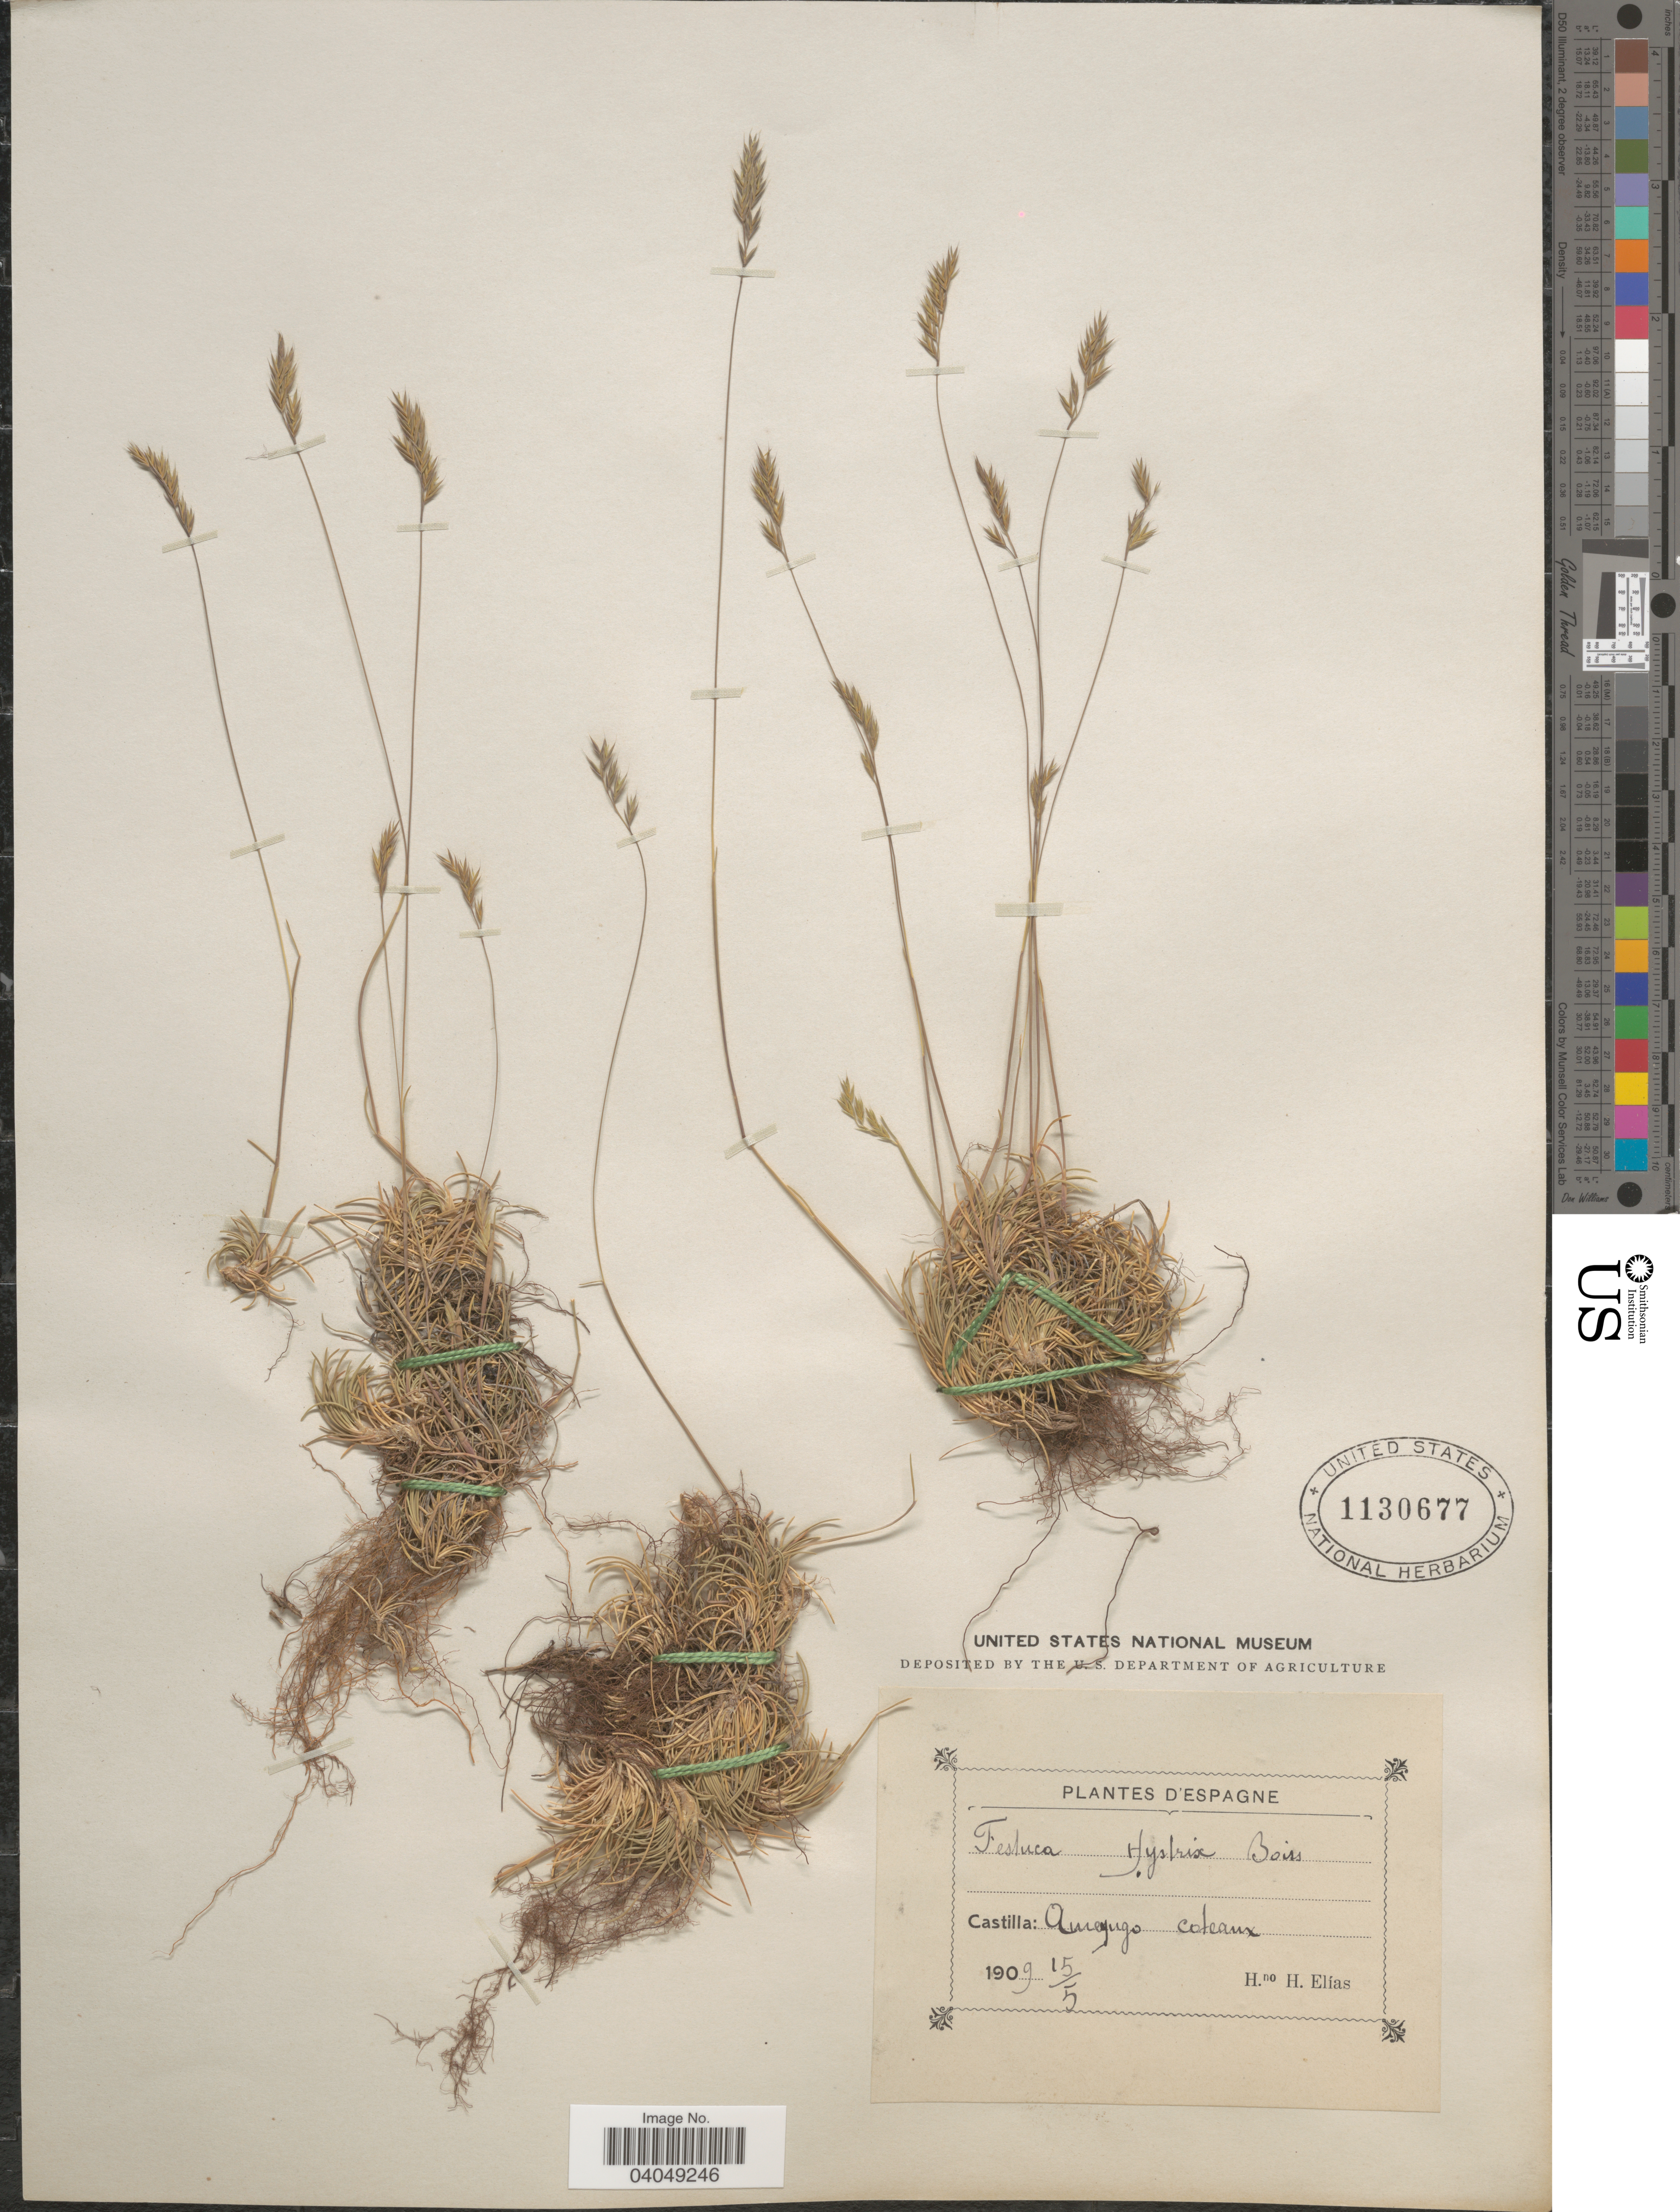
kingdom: Plantae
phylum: Tracheophyta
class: Liliopsida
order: Poales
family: Poaceae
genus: Festuca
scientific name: Festuca hystrix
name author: Boiss.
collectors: Bro. Elias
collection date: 1909-05-15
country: Spain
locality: D'Espagne. Castilla: Ameyugo coteaux.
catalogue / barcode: US 1130677